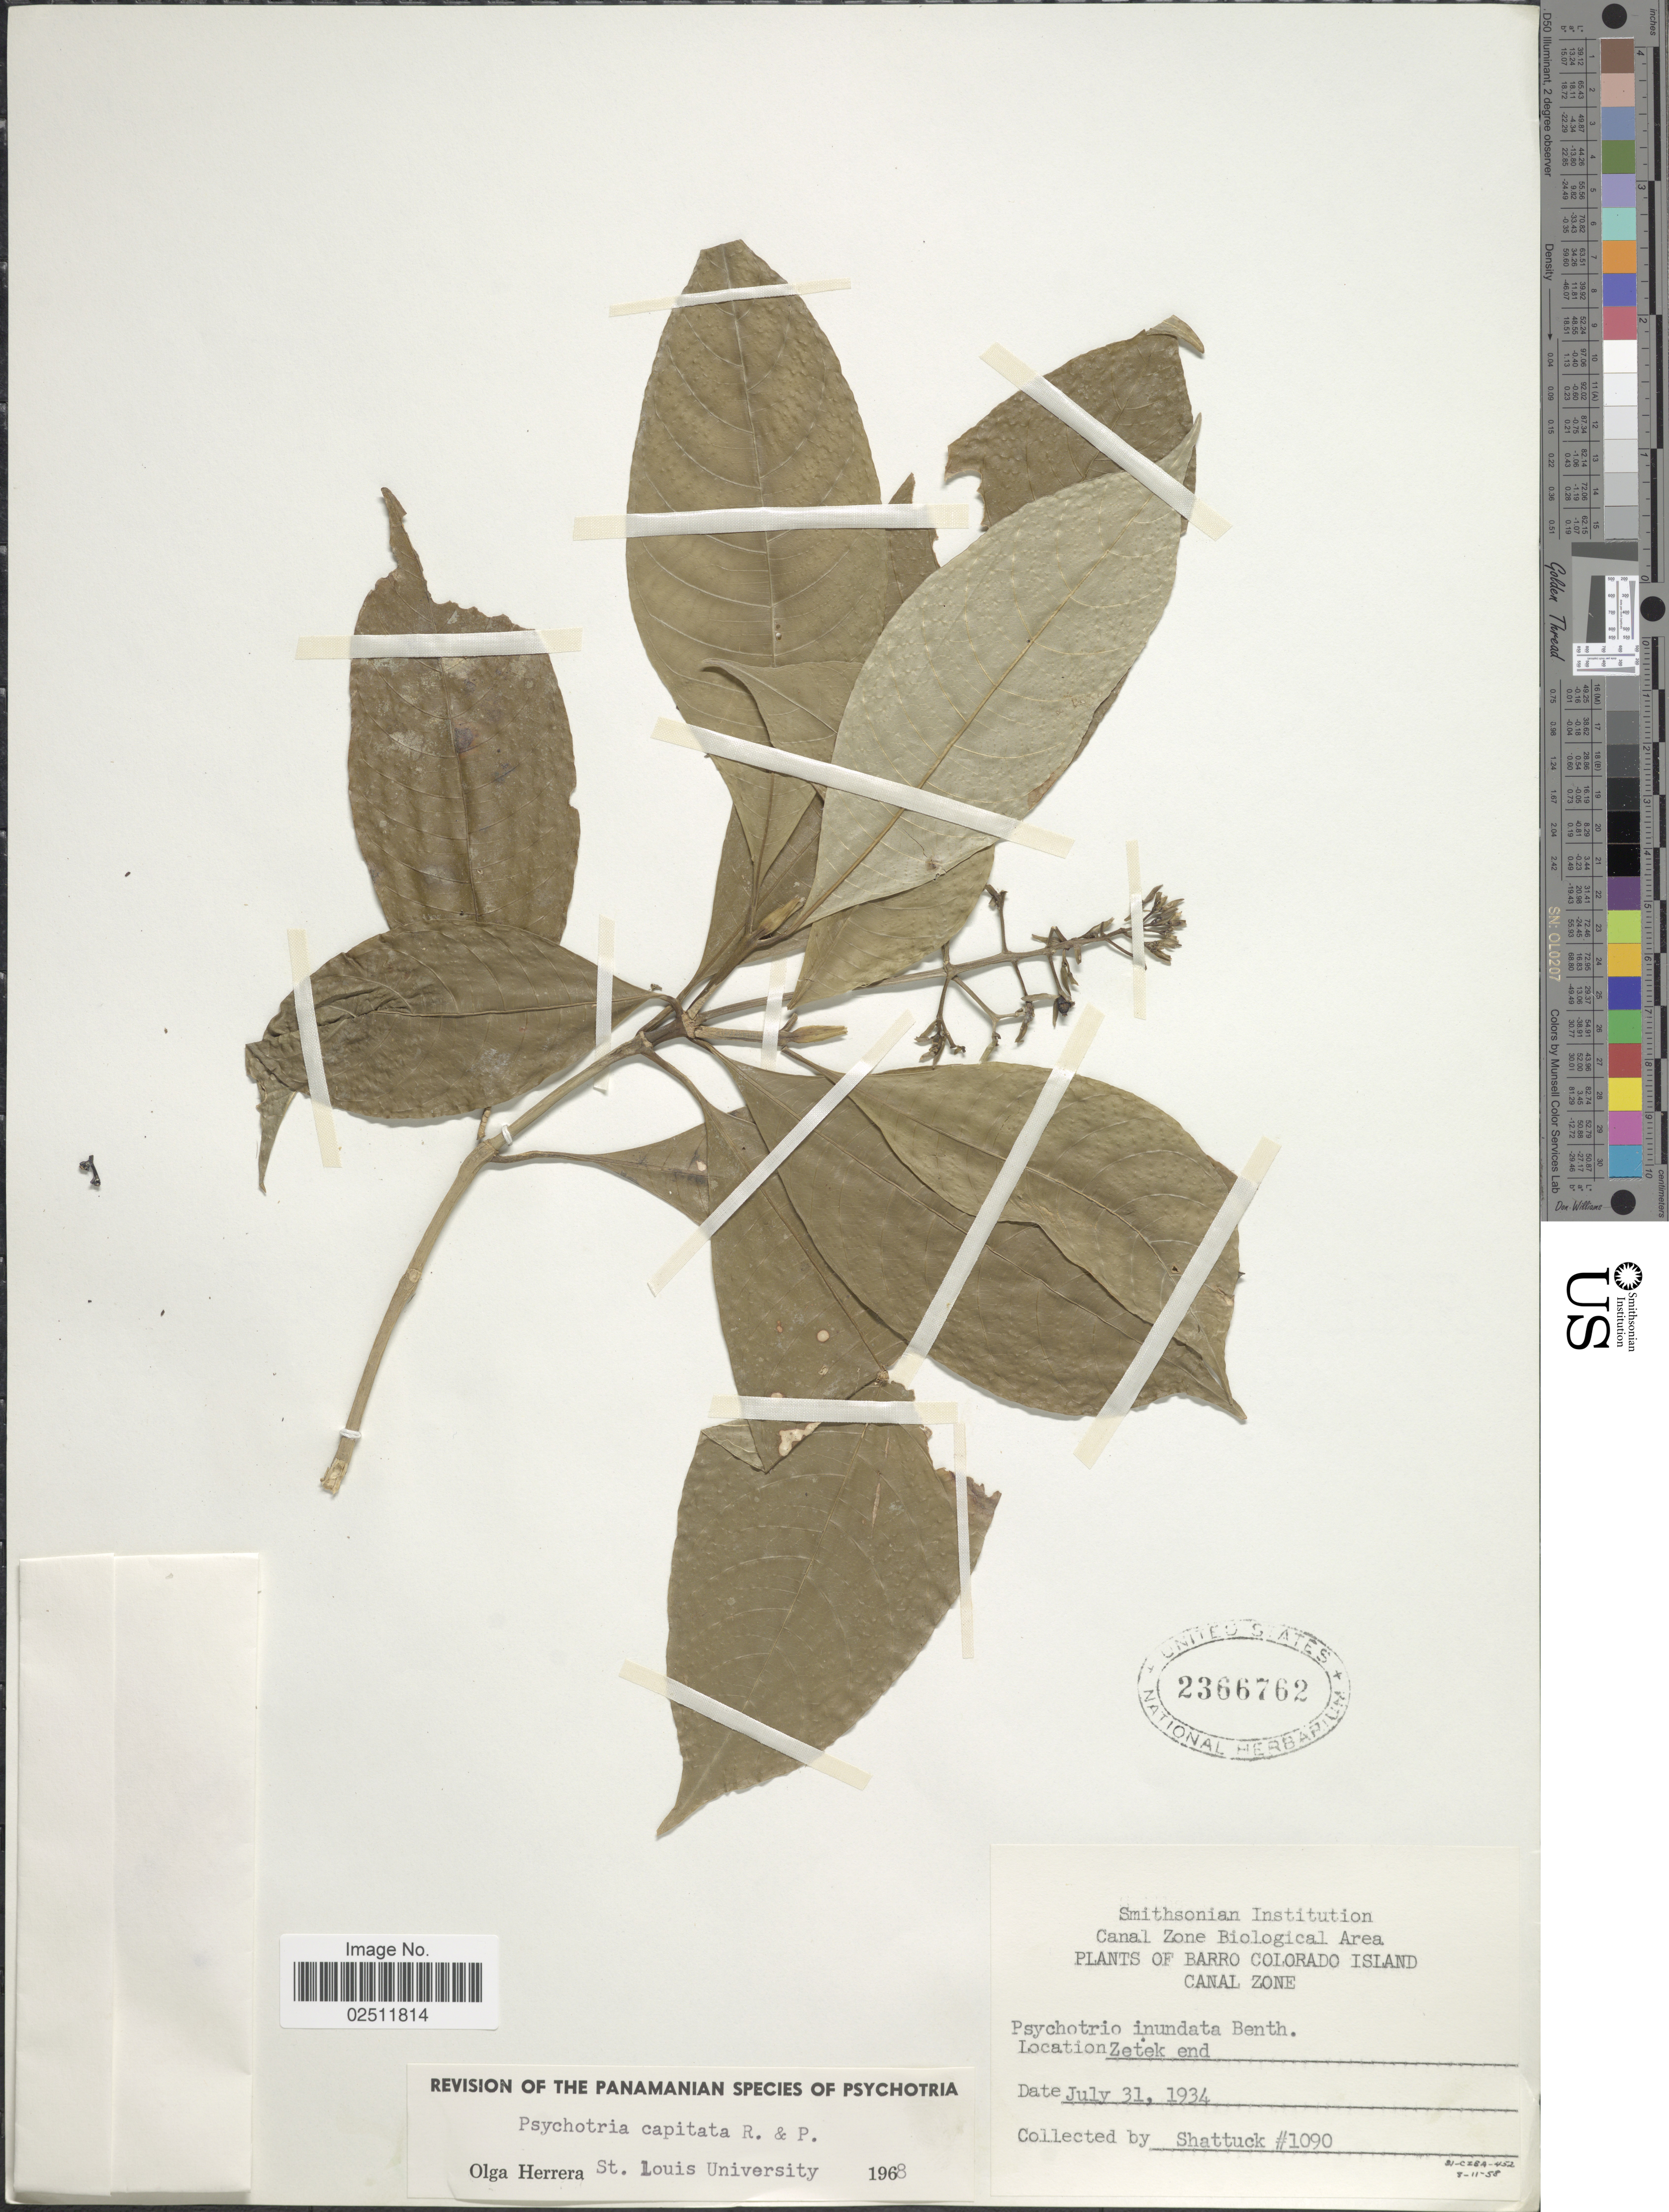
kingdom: Plantae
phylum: Tracheophyta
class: Magnoliopsida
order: Gentianales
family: Rubiaceae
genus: Psychotria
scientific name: Psychotria capitata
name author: Ruiz & Pav.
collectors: Shattuck, --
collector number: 1090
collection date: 1934-07-31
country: Panama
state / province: Panamá Oeste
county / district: Canal Zone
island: Barro Colorado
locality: Barro Colorado Island, Canal Zone, Zetek end.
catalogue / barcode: US 2366762